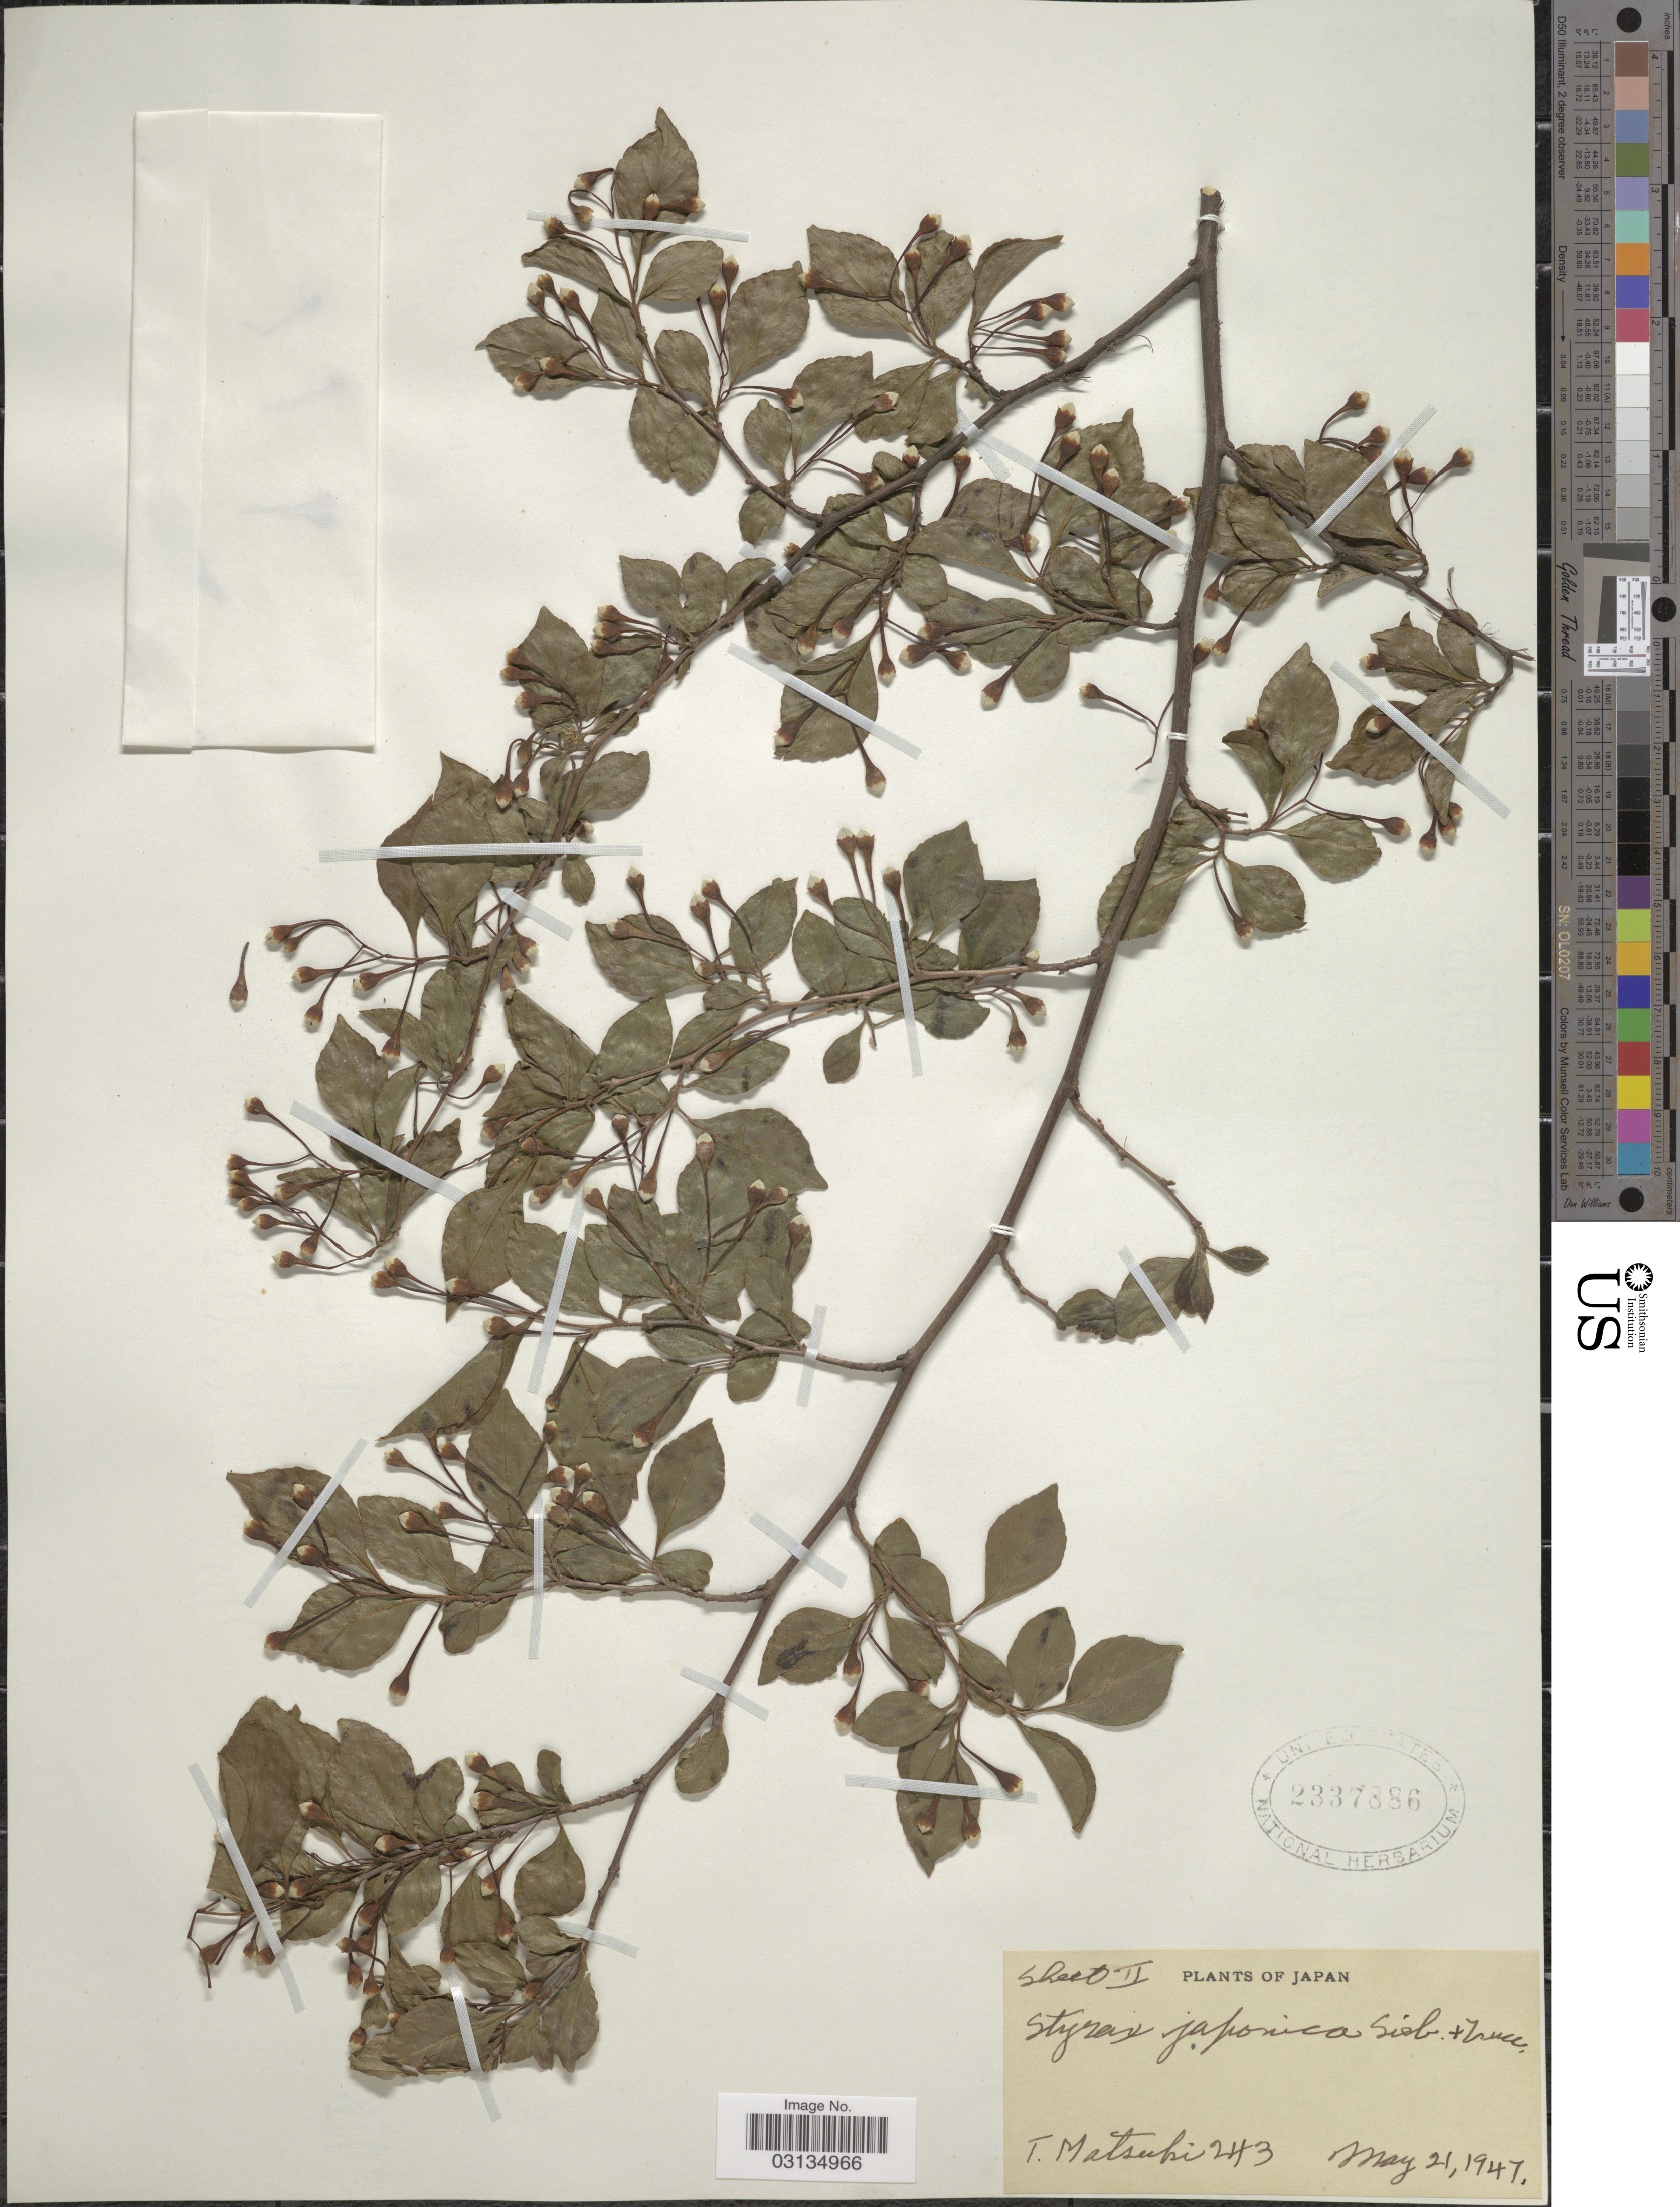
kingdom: Plantae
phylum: Tracheophyta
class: Magnoliopsida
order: Ericales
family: Styracaceae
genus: Styrax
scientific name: Styrax japonicus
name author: Siebold & Zucc.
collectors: T. Matsuki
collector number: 243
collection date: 1947-05-21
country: Japan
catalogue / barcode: US 2337886